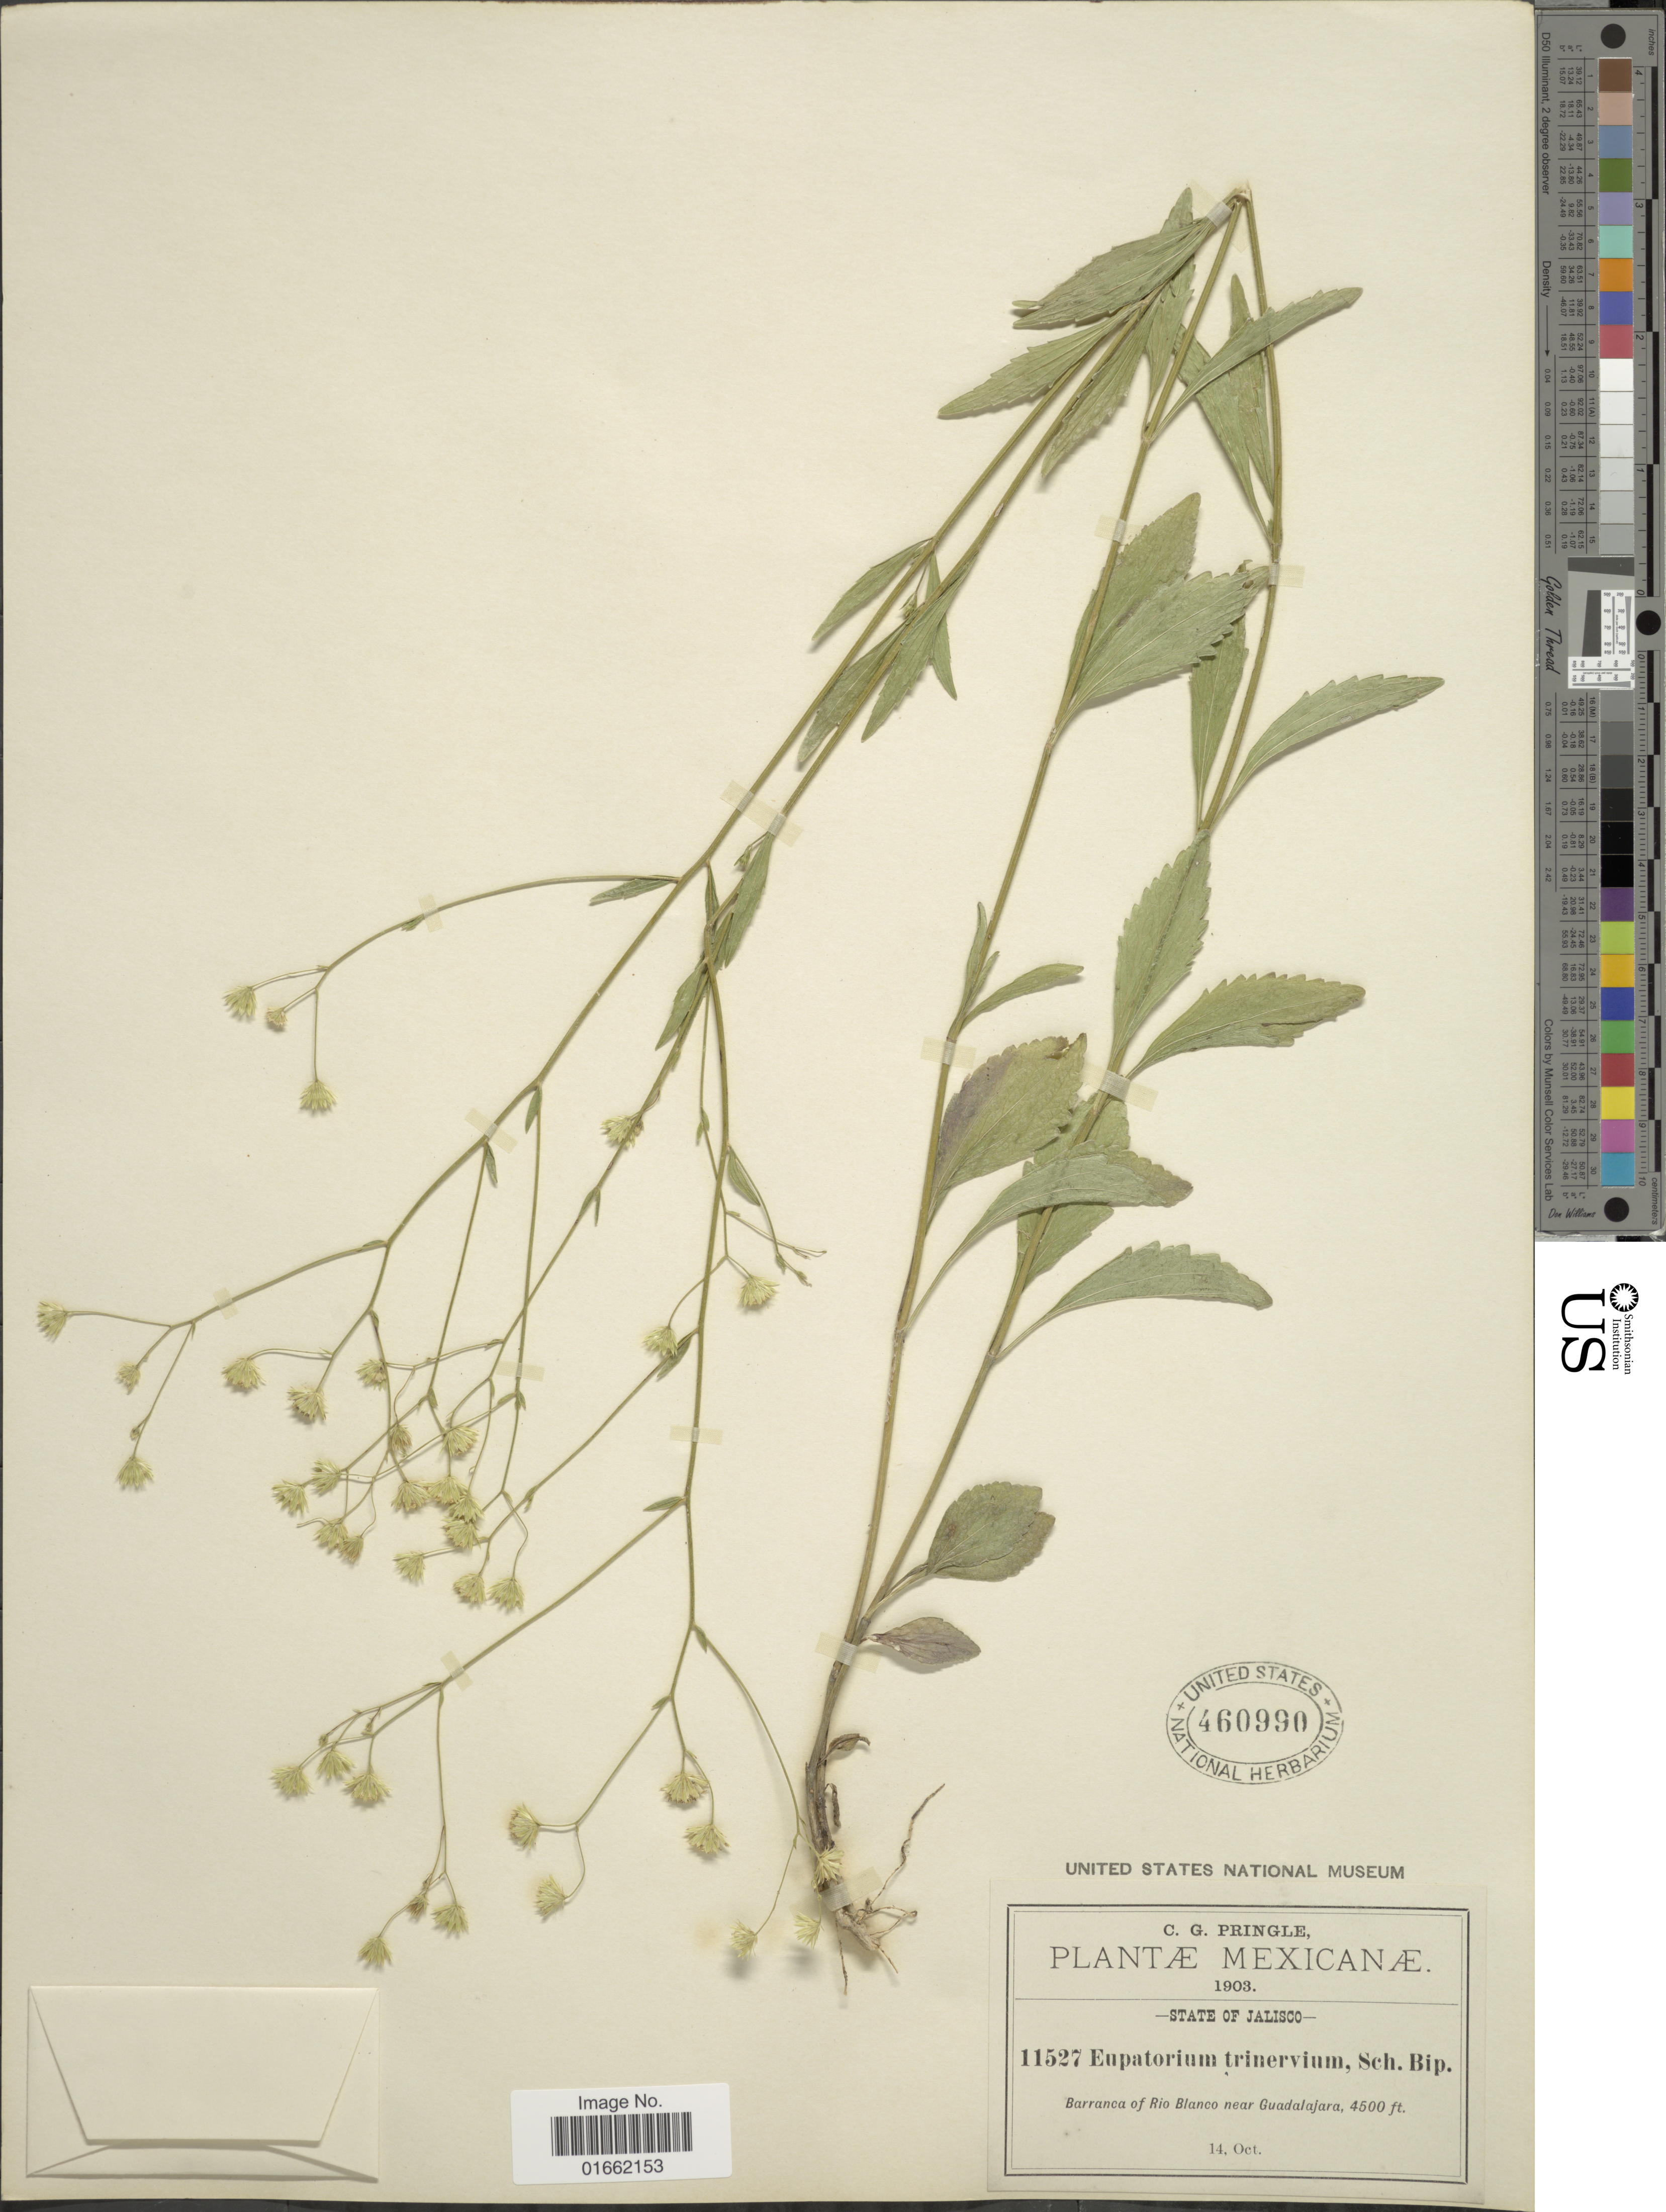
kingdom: Plantae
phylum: Tracheophyta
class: Magnoliopsida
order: Asterales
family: Asteraceae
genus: Fleischmannia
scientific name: Fleischmannia trinervia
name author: (Sch. Bip.) R.M. King & H. Rob.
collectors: C. G. Pringle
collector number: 11527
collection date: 1903-10-14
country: Mexico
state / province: Jalisco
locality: State of Jalisco. Barranco of Rio Blanco near Guadalajara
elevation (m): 1372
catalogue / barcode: US 460990